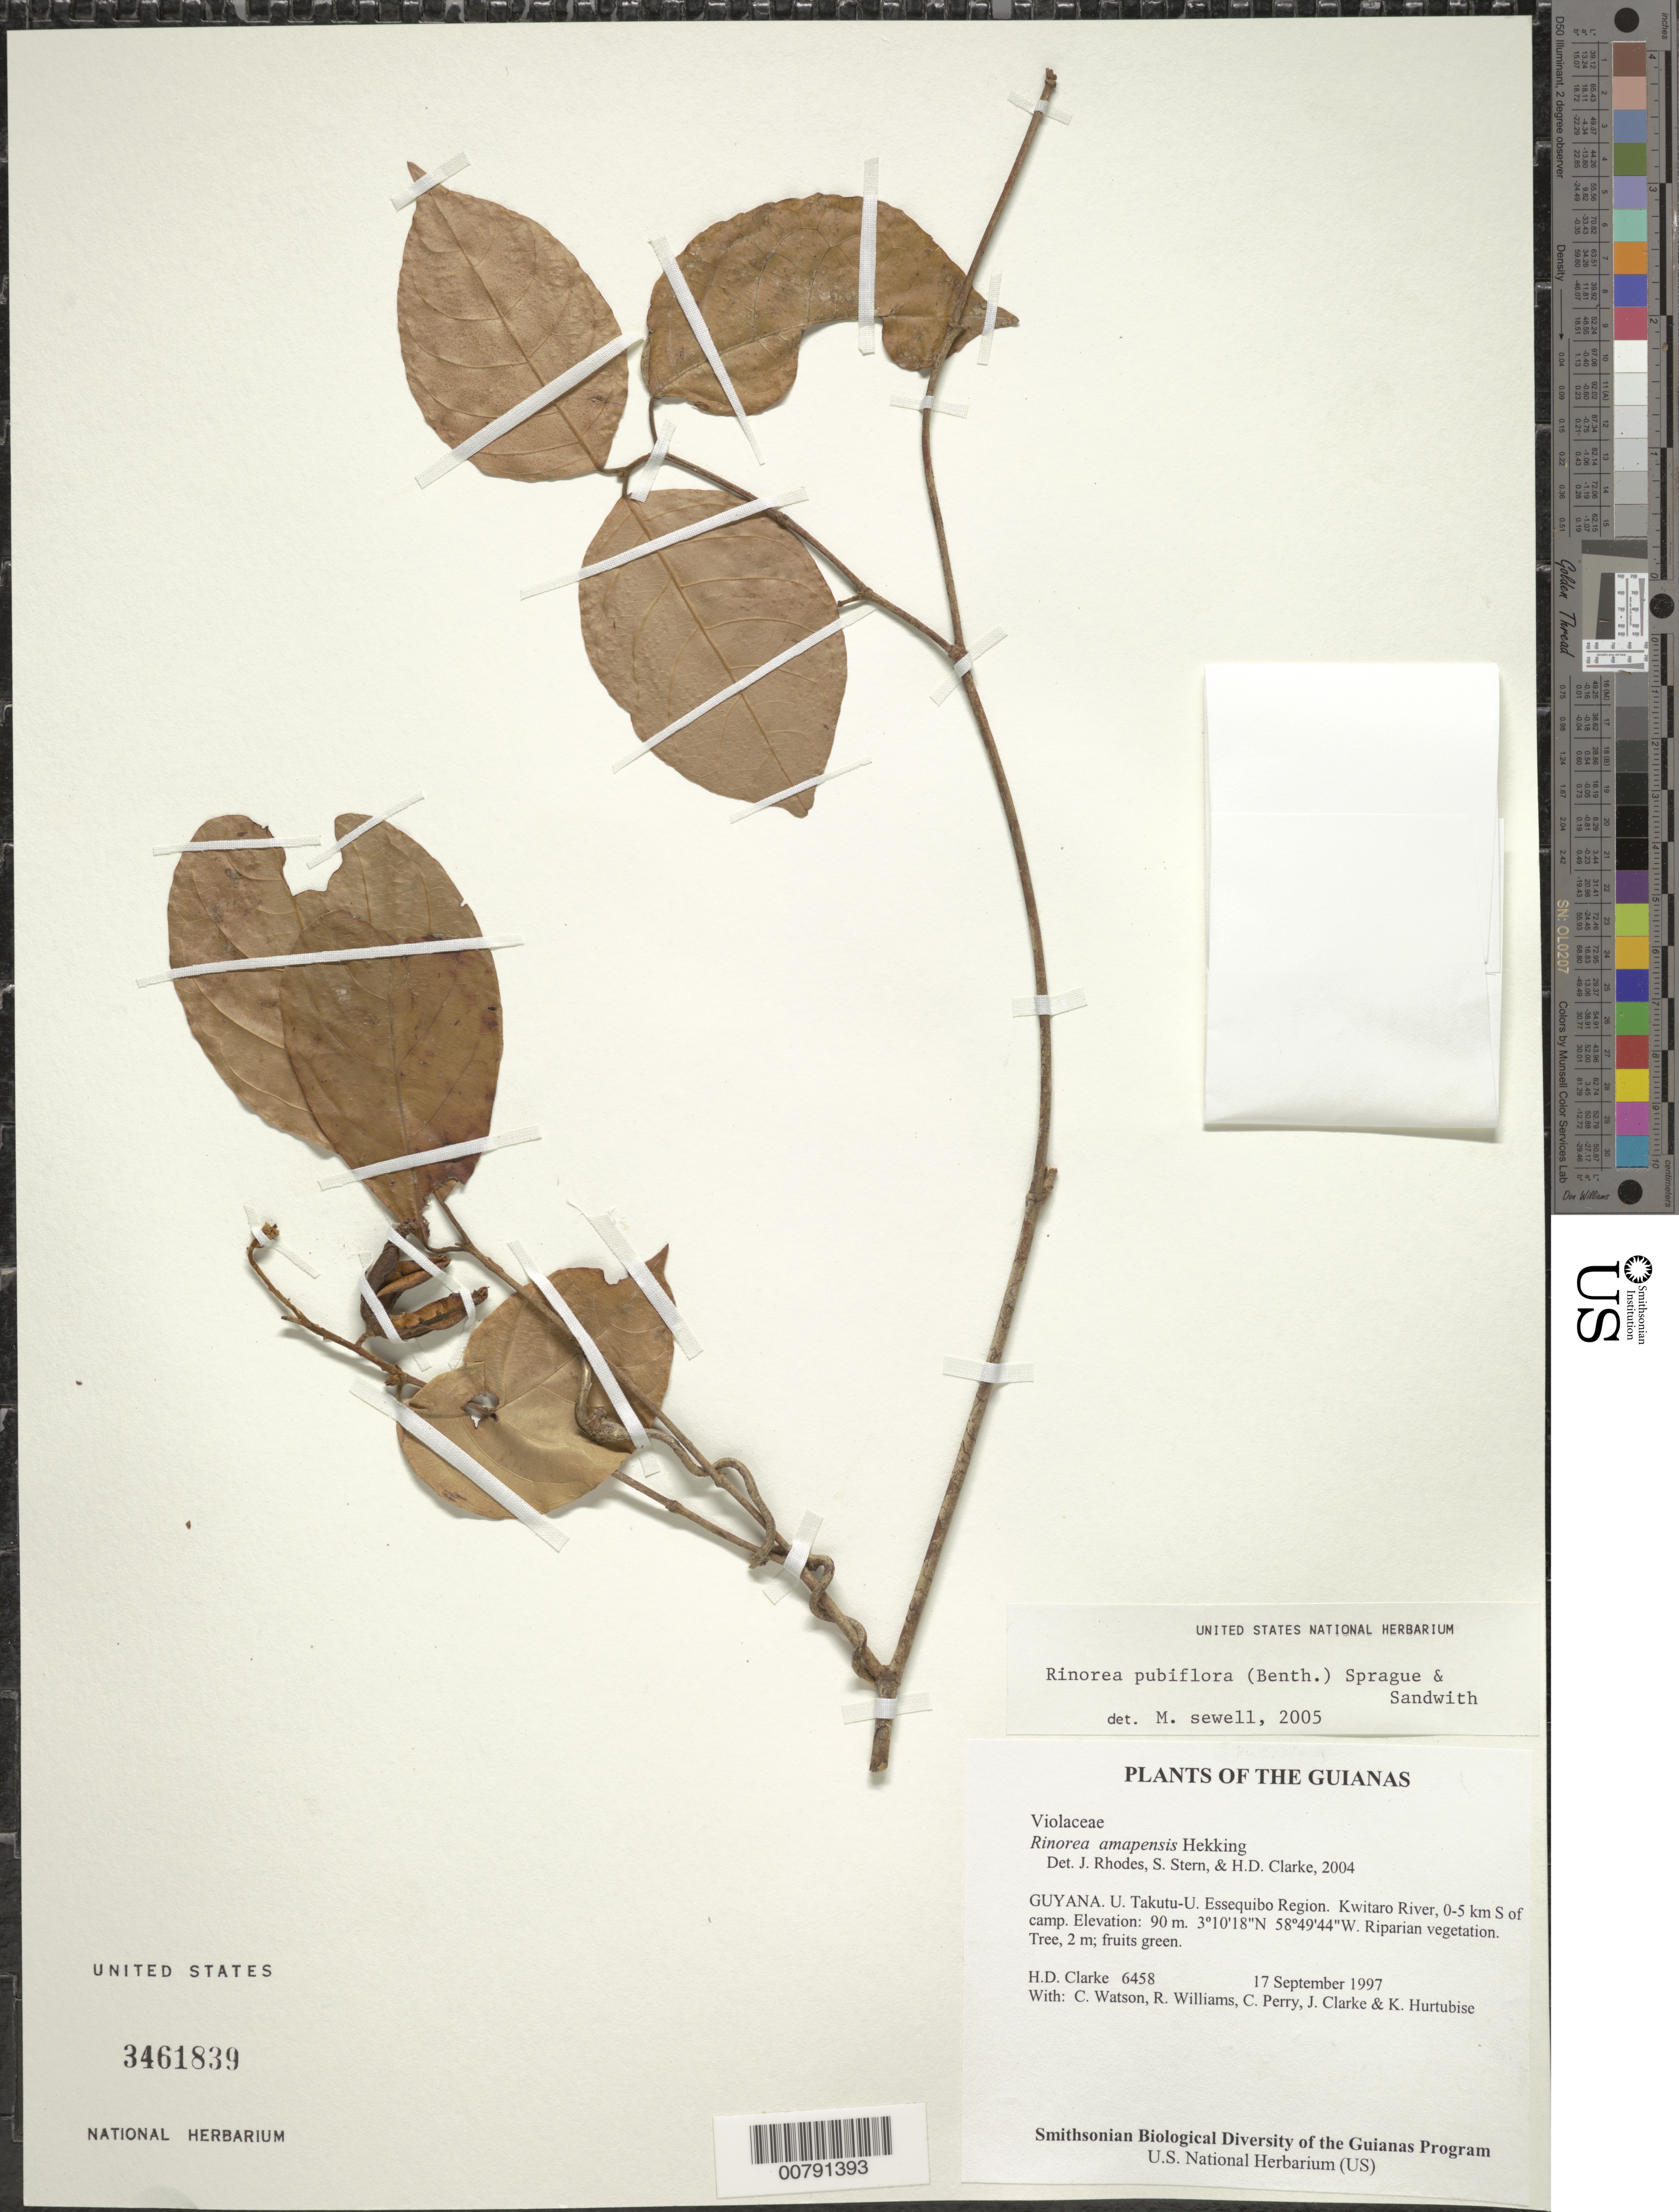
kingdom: Plantae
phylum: Tracheophyta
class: Magnoliopsida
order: Malpighiales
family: Violaceae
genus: Rinorea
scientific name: Rinorea pubiflora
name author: (Benth.) Sprague & Sandwith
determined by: Sewell, M.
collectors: H. D. Clarke, C. Watson, R. Williams, C. Perry, J. Clarke & K. Hurtubise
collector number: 6458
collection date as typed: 17 September 1997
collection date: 1997-09-17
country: Guyana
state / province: U. Takutu-U. Essequibo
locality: Kwitaro River, 0-5 km S of camp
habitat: Riparian vegetation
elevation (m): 90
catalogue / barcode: US 3461839